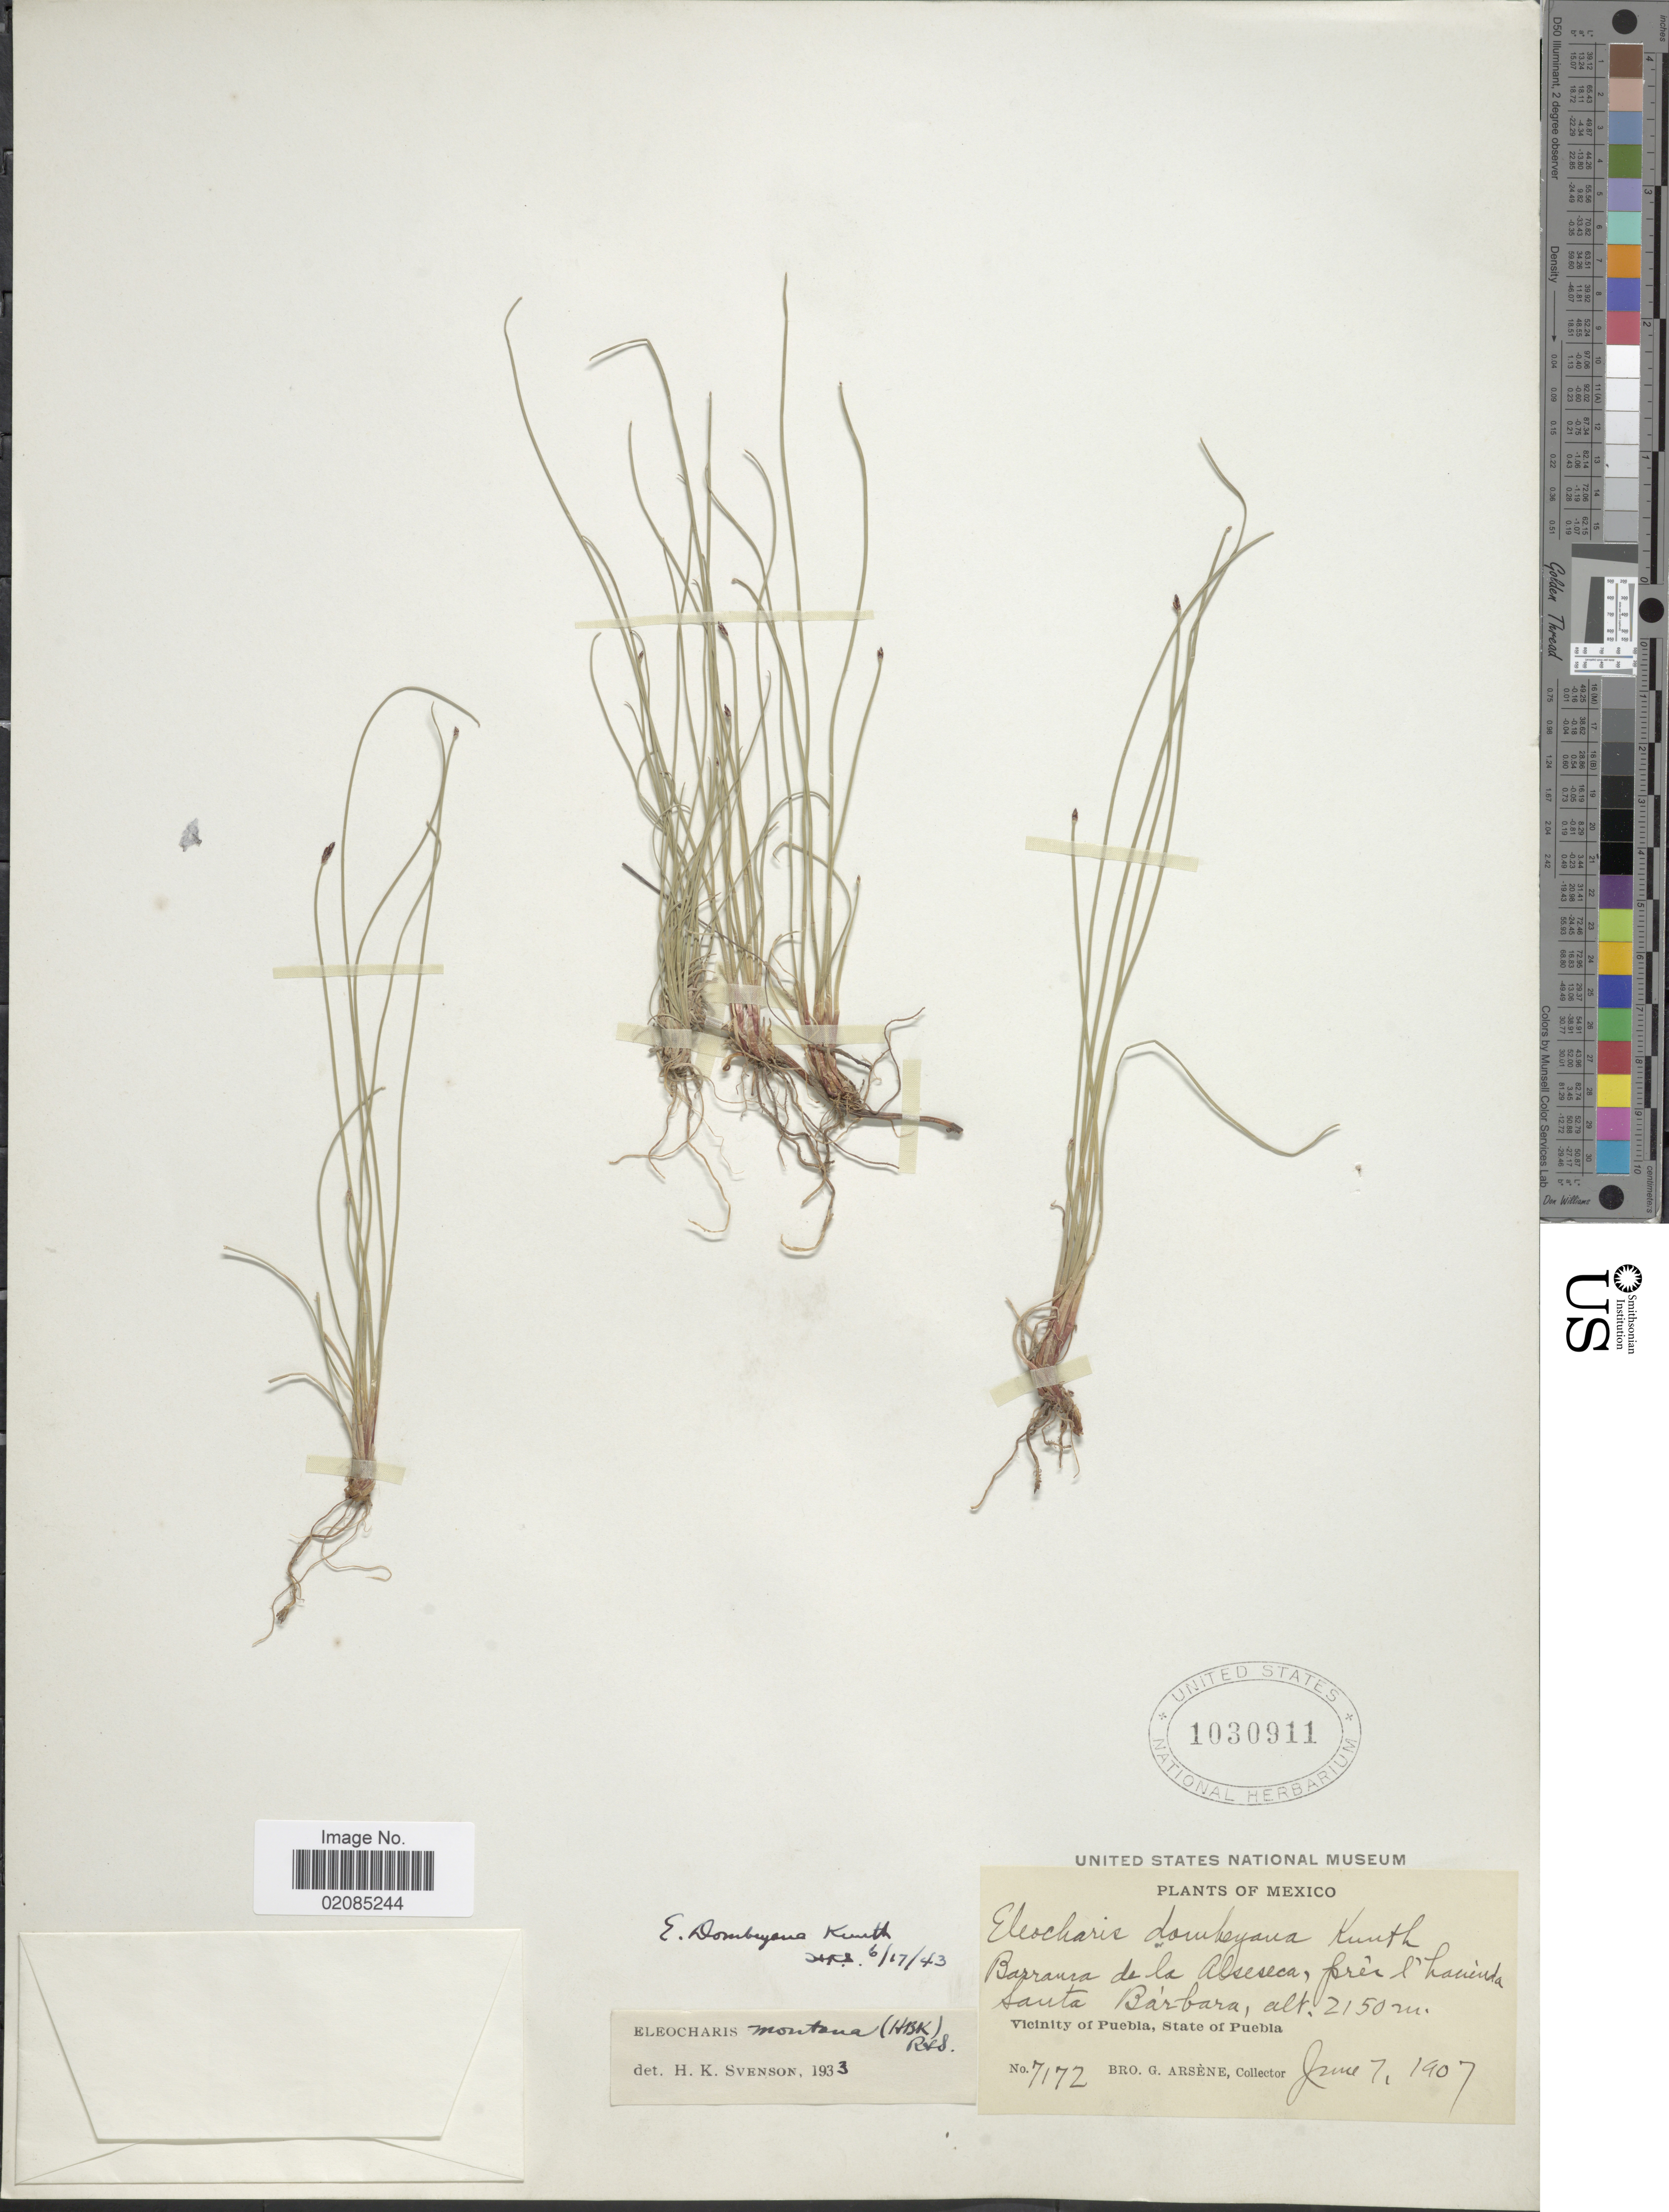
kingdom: Plantae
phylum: Tracheophyta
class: Liliopsida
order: Poales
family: Cyperaceae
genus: Eleocharis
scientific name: Eleocharis dombeyana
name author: Kunth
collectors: Bro. G. Arsène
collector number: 7172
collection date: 1907-06-07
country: Mexico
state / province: Puebla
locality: Barranca de la Alseseca, pres l'hacienda Santa Barbara. Vicinity of Puebla, State of Puebla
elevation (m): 2150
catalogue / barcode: US 1030911